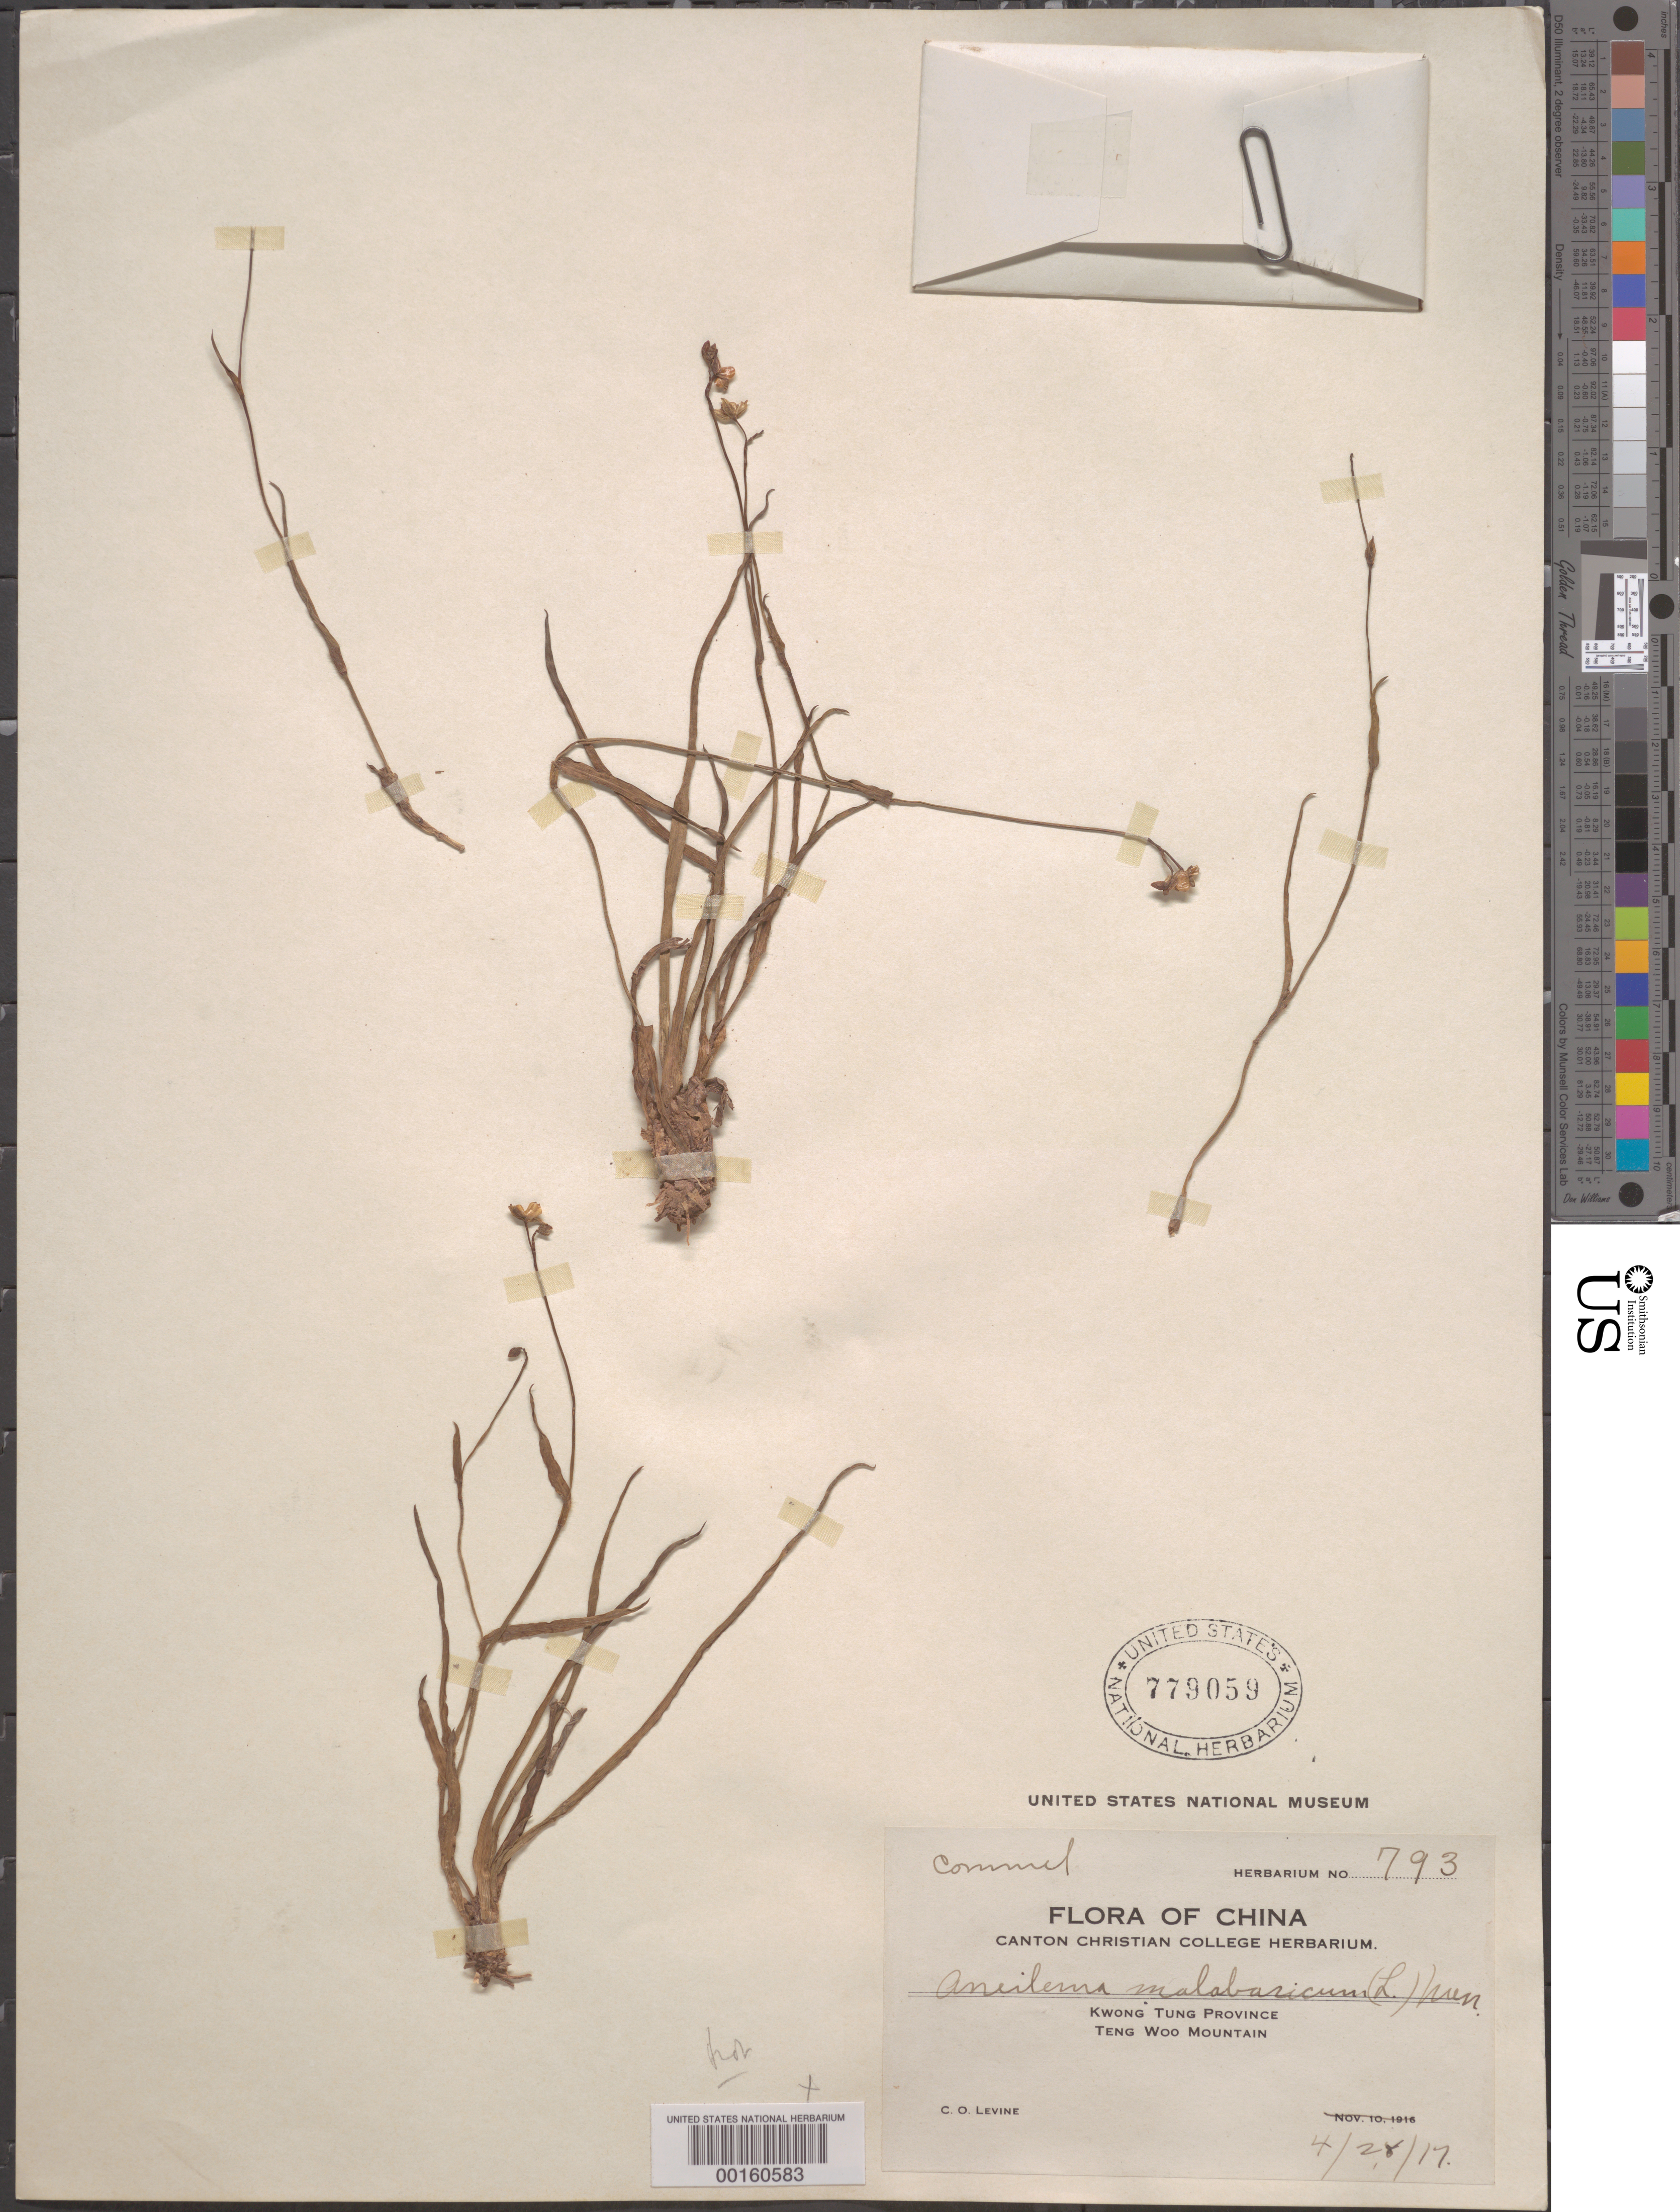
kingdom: Plantae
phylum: Tracheophyta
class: Liliopsida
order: Commelinales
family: Commelinaceae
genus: Murdannia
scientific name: Murdannia angustifolia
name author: (N.E. Br.) H. Hara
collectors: C. O. Levine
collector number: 793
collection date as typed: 28 Apr 1917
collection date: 1917-04-28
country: China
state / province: Guangdong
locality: Teng woo mountain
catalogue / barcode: US 779059